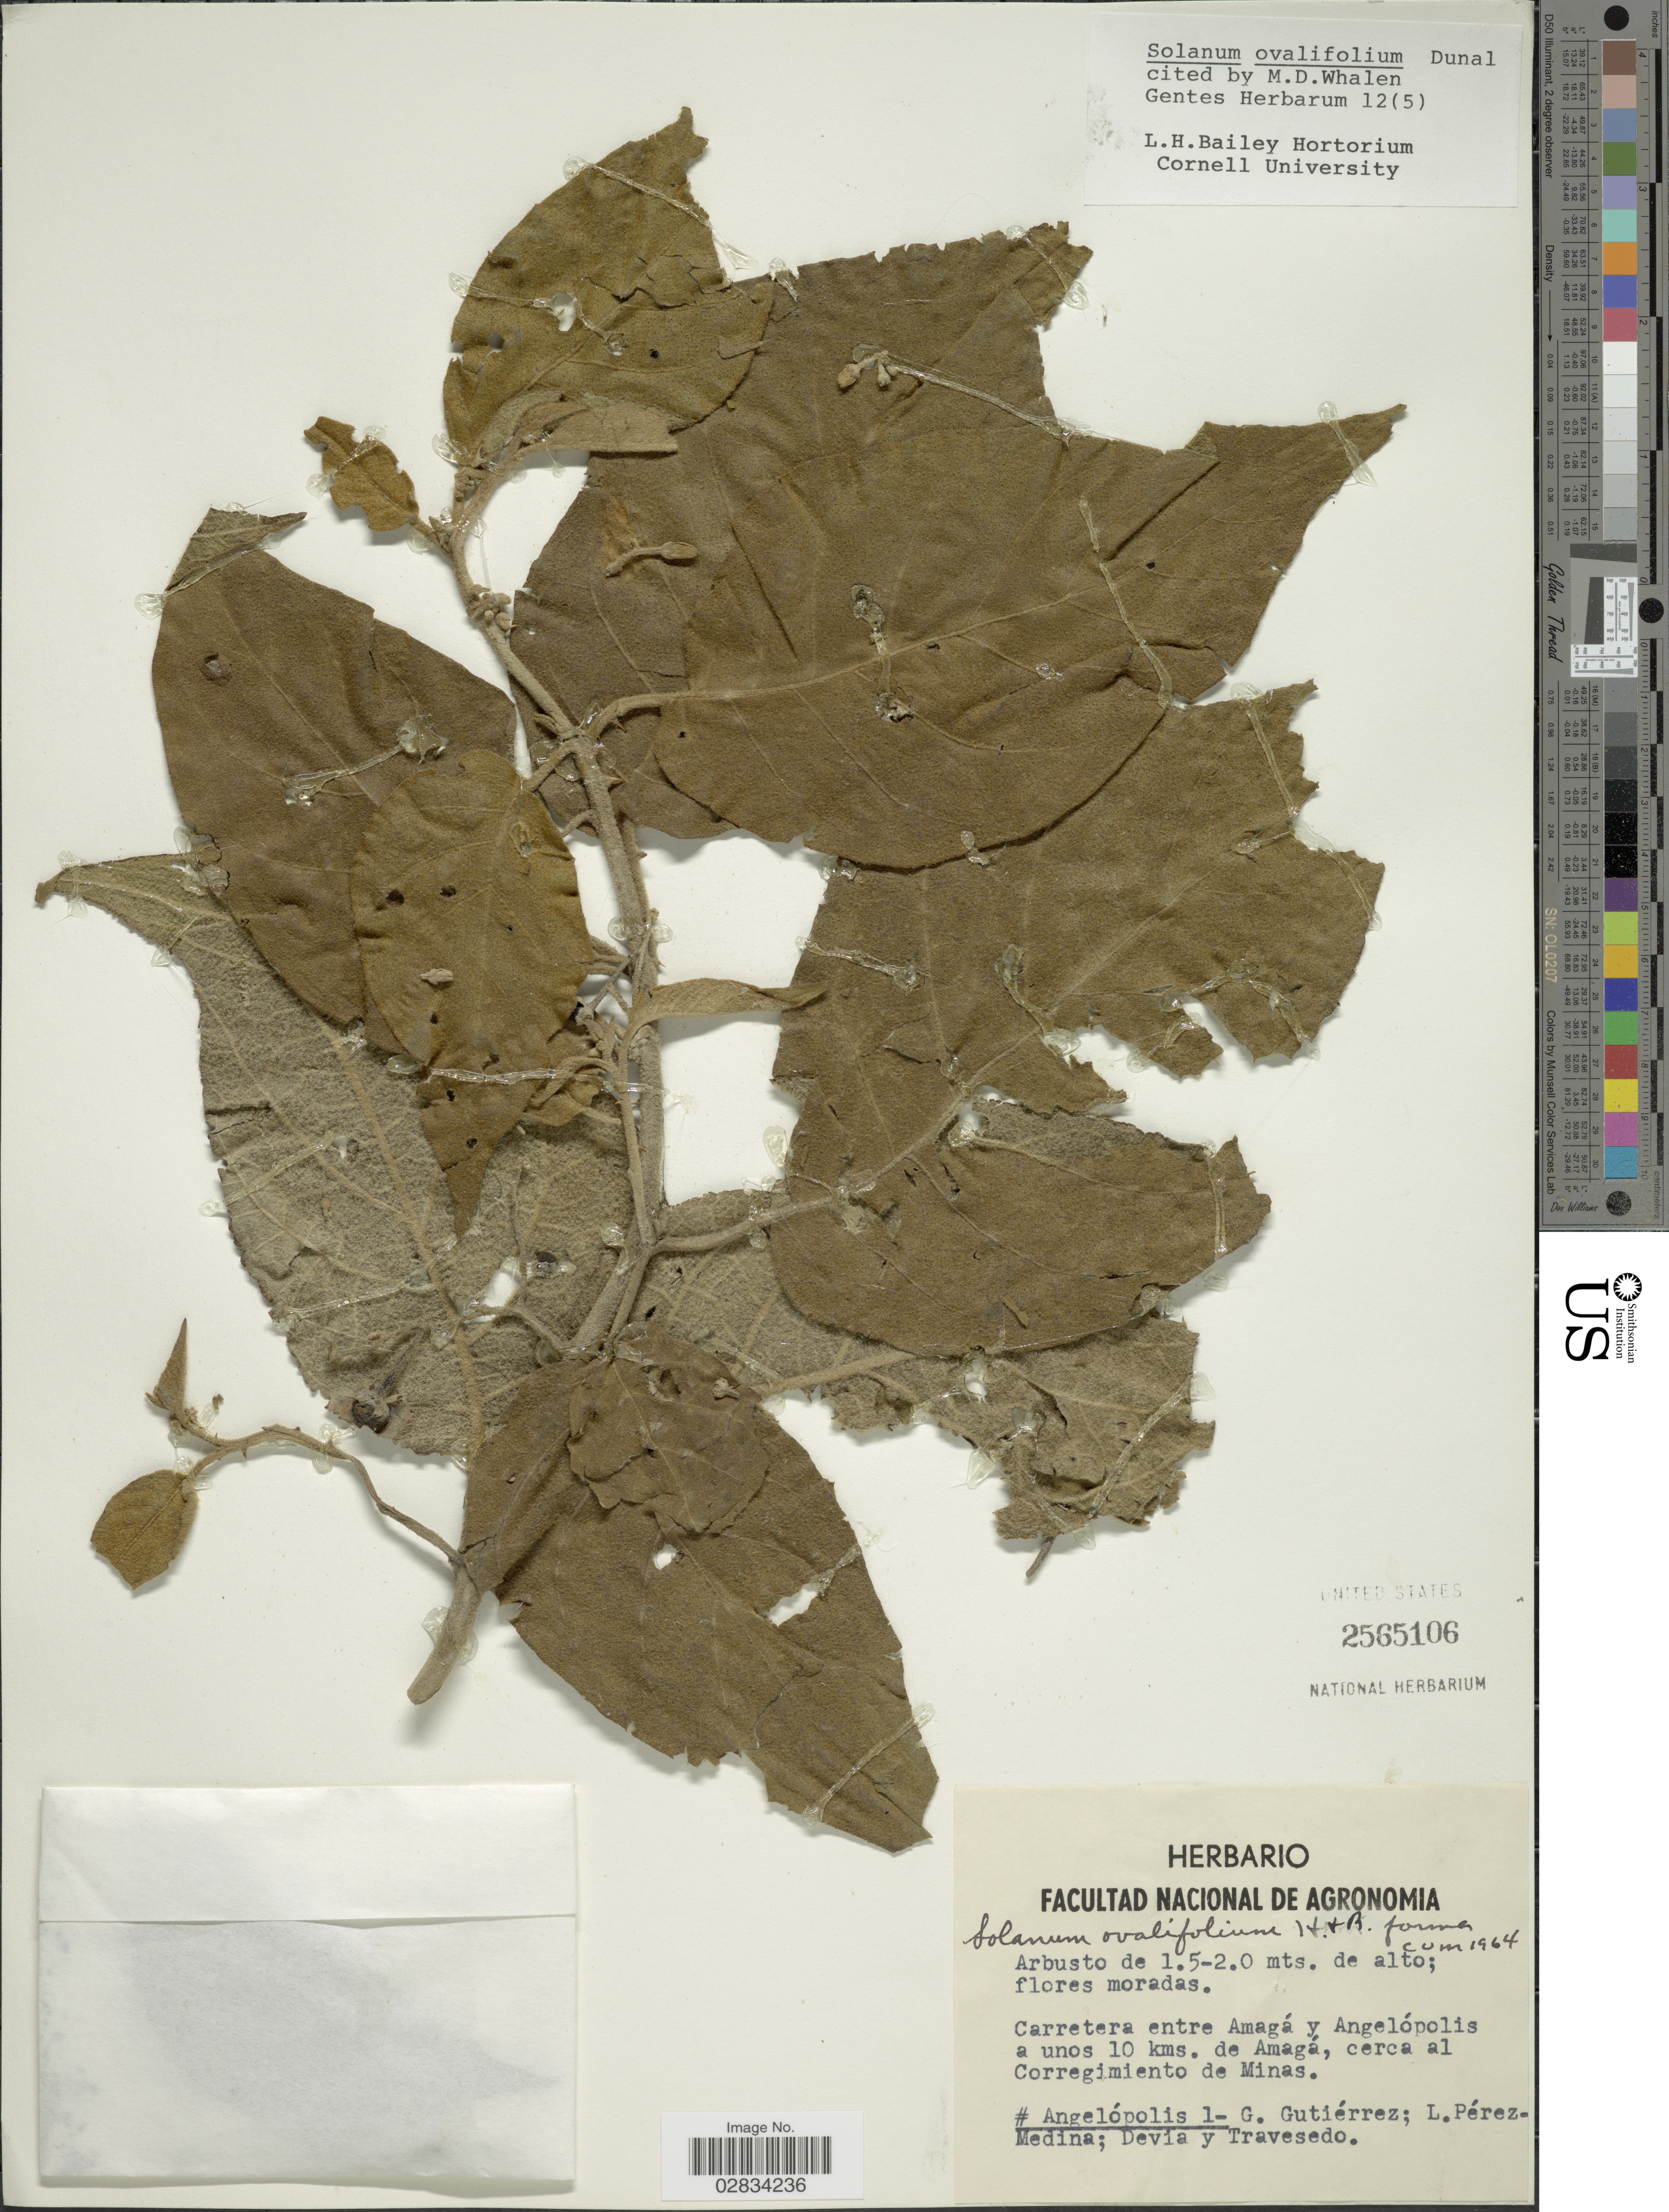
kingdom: Plantae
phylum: Tracheophyta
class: Magnoliopsida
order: Solanales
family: Solanaceae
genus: Solanum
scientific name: Solanum ovalifolium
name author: Dunal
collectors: G. Gutiérrez, L. Pérez-Medina, -. Devia & E. Travecedo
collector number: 1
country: Colombia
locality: Carretera entre Amagá y Angelópolis a unos 10 kms. de Amagá, cerca al Corregimiento de Minas.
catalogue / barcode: US 2565106